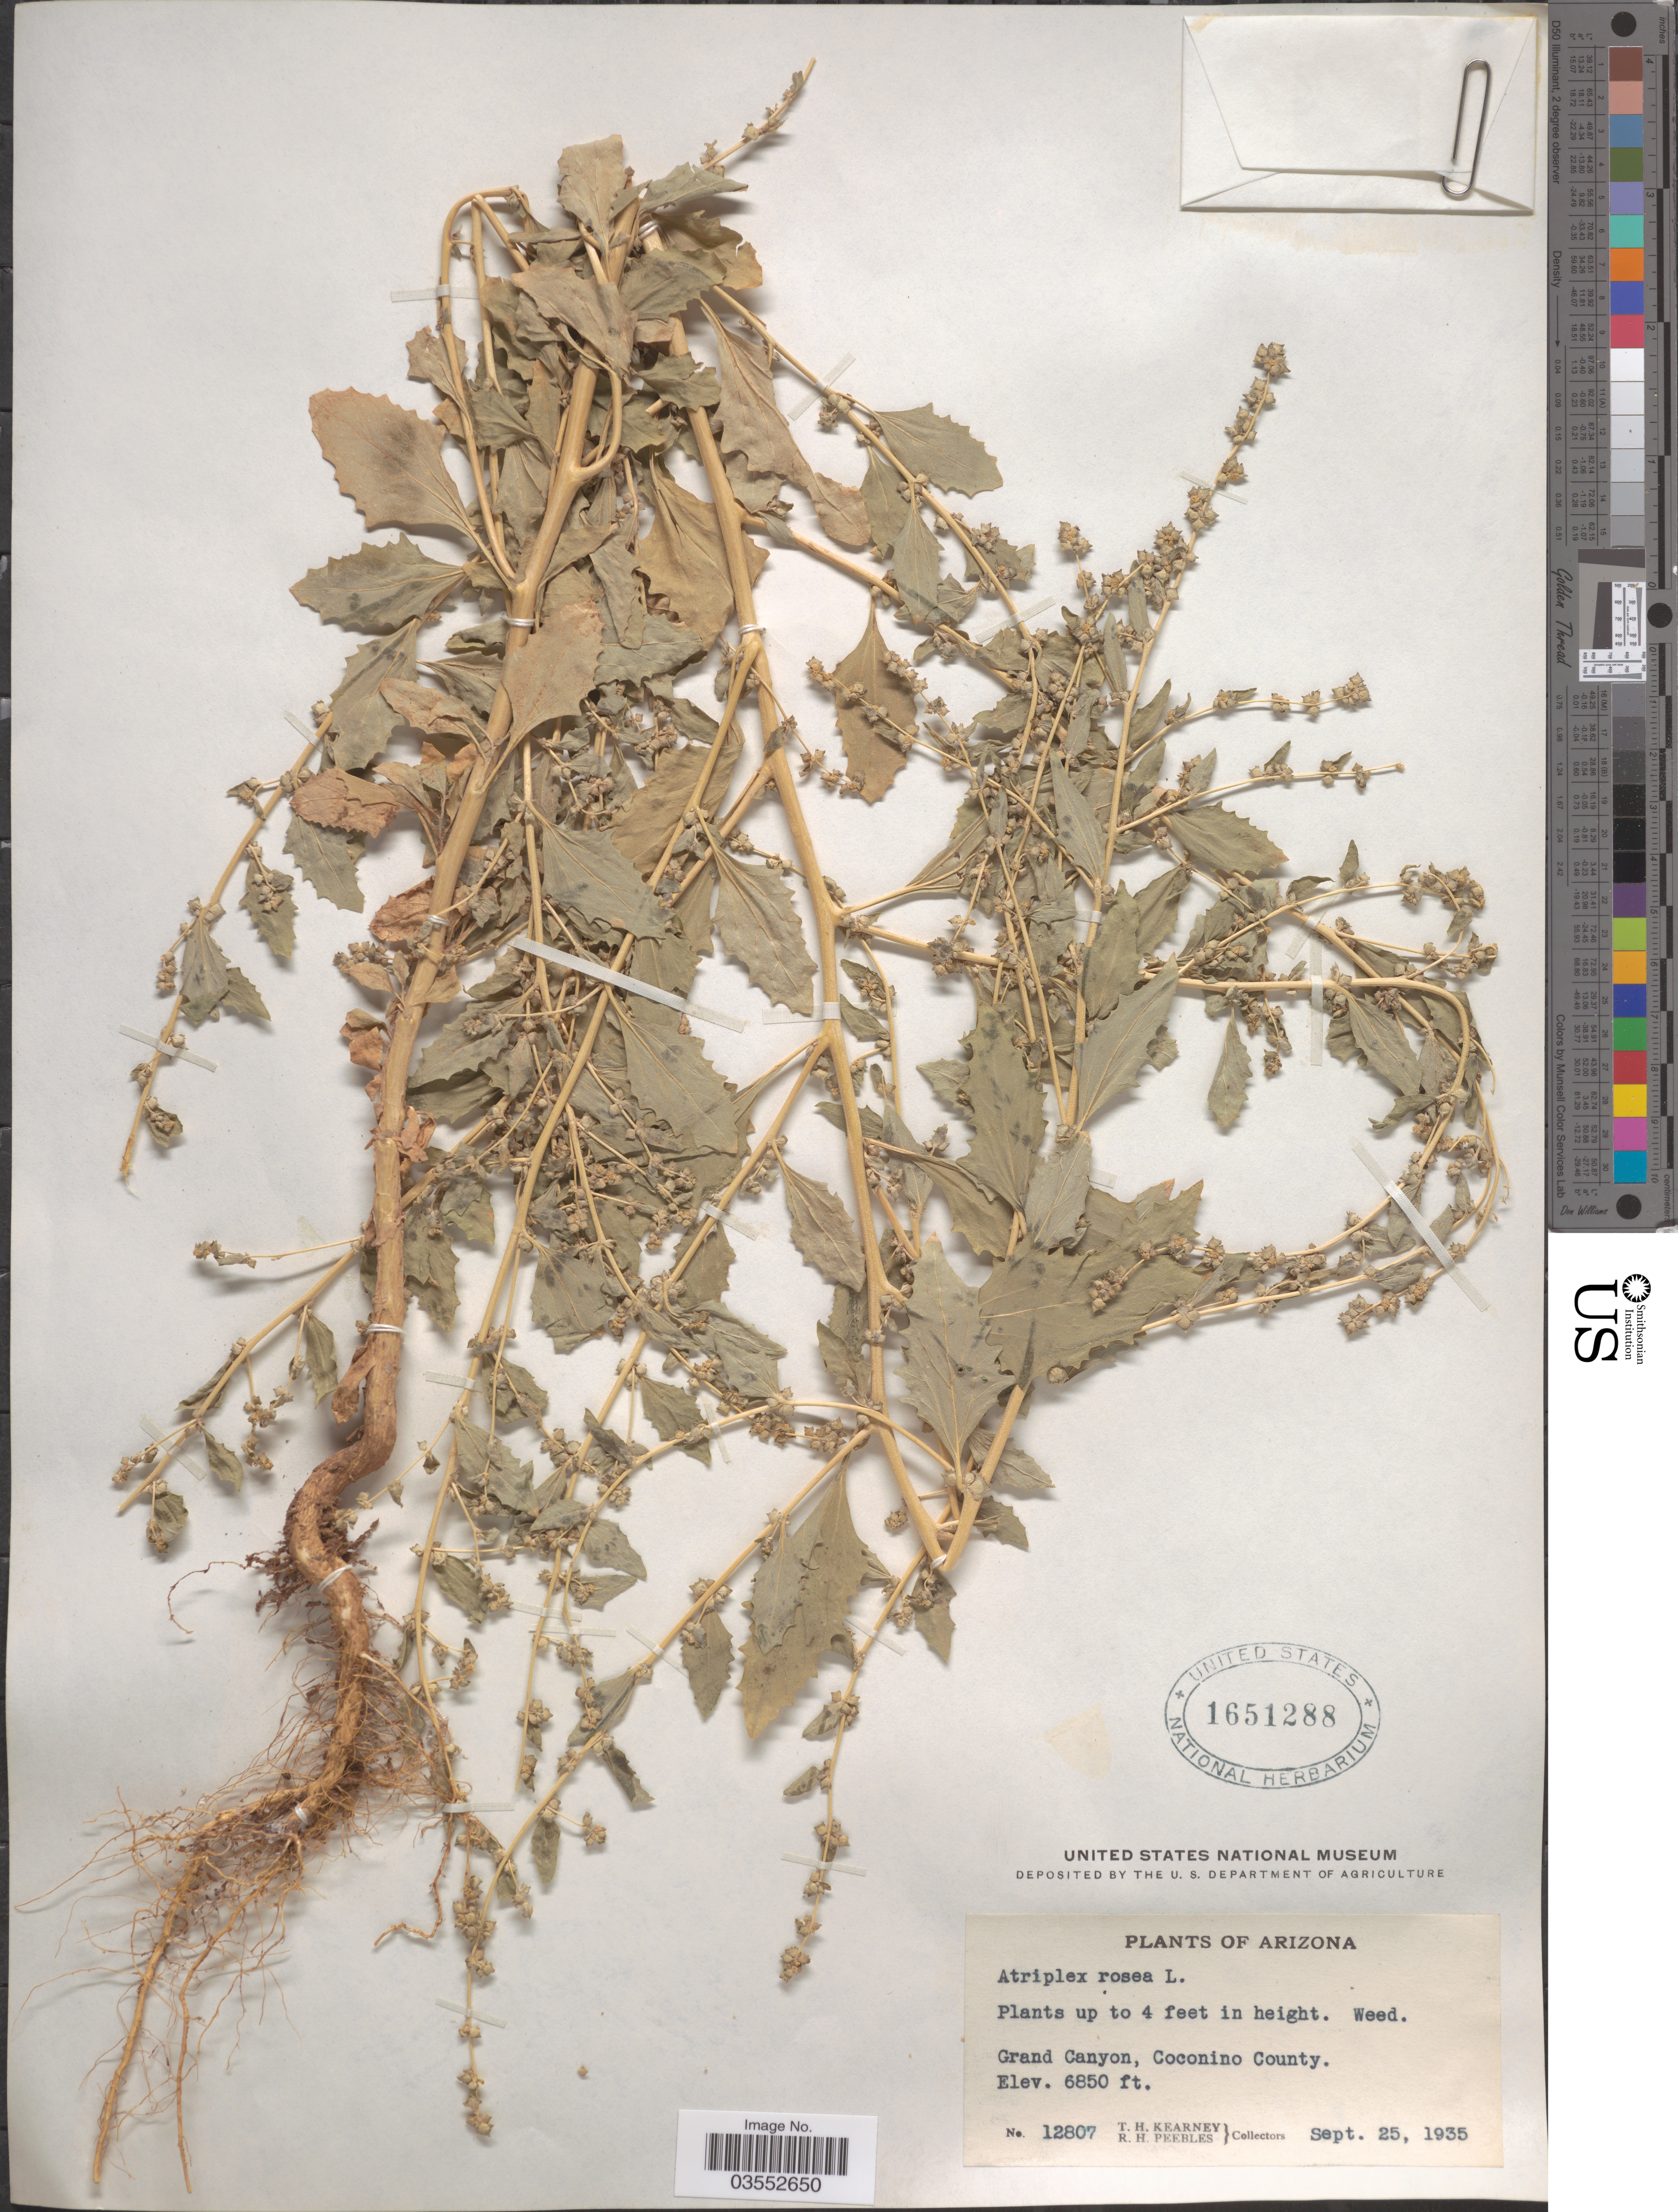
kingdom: Plantae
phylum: Tracheophyta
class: Magnoliopsida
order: Caryophyllales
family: Amaranthaceae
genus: Atriplex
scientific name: Atriplex rosea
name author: L.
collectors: T. H. Kearney & R. H. Peebles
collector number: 12807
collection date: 1935-09-25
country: United States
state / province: Arizona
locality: Grand Canyon, Coconino County.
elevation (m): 2088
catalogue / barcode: US 1651288